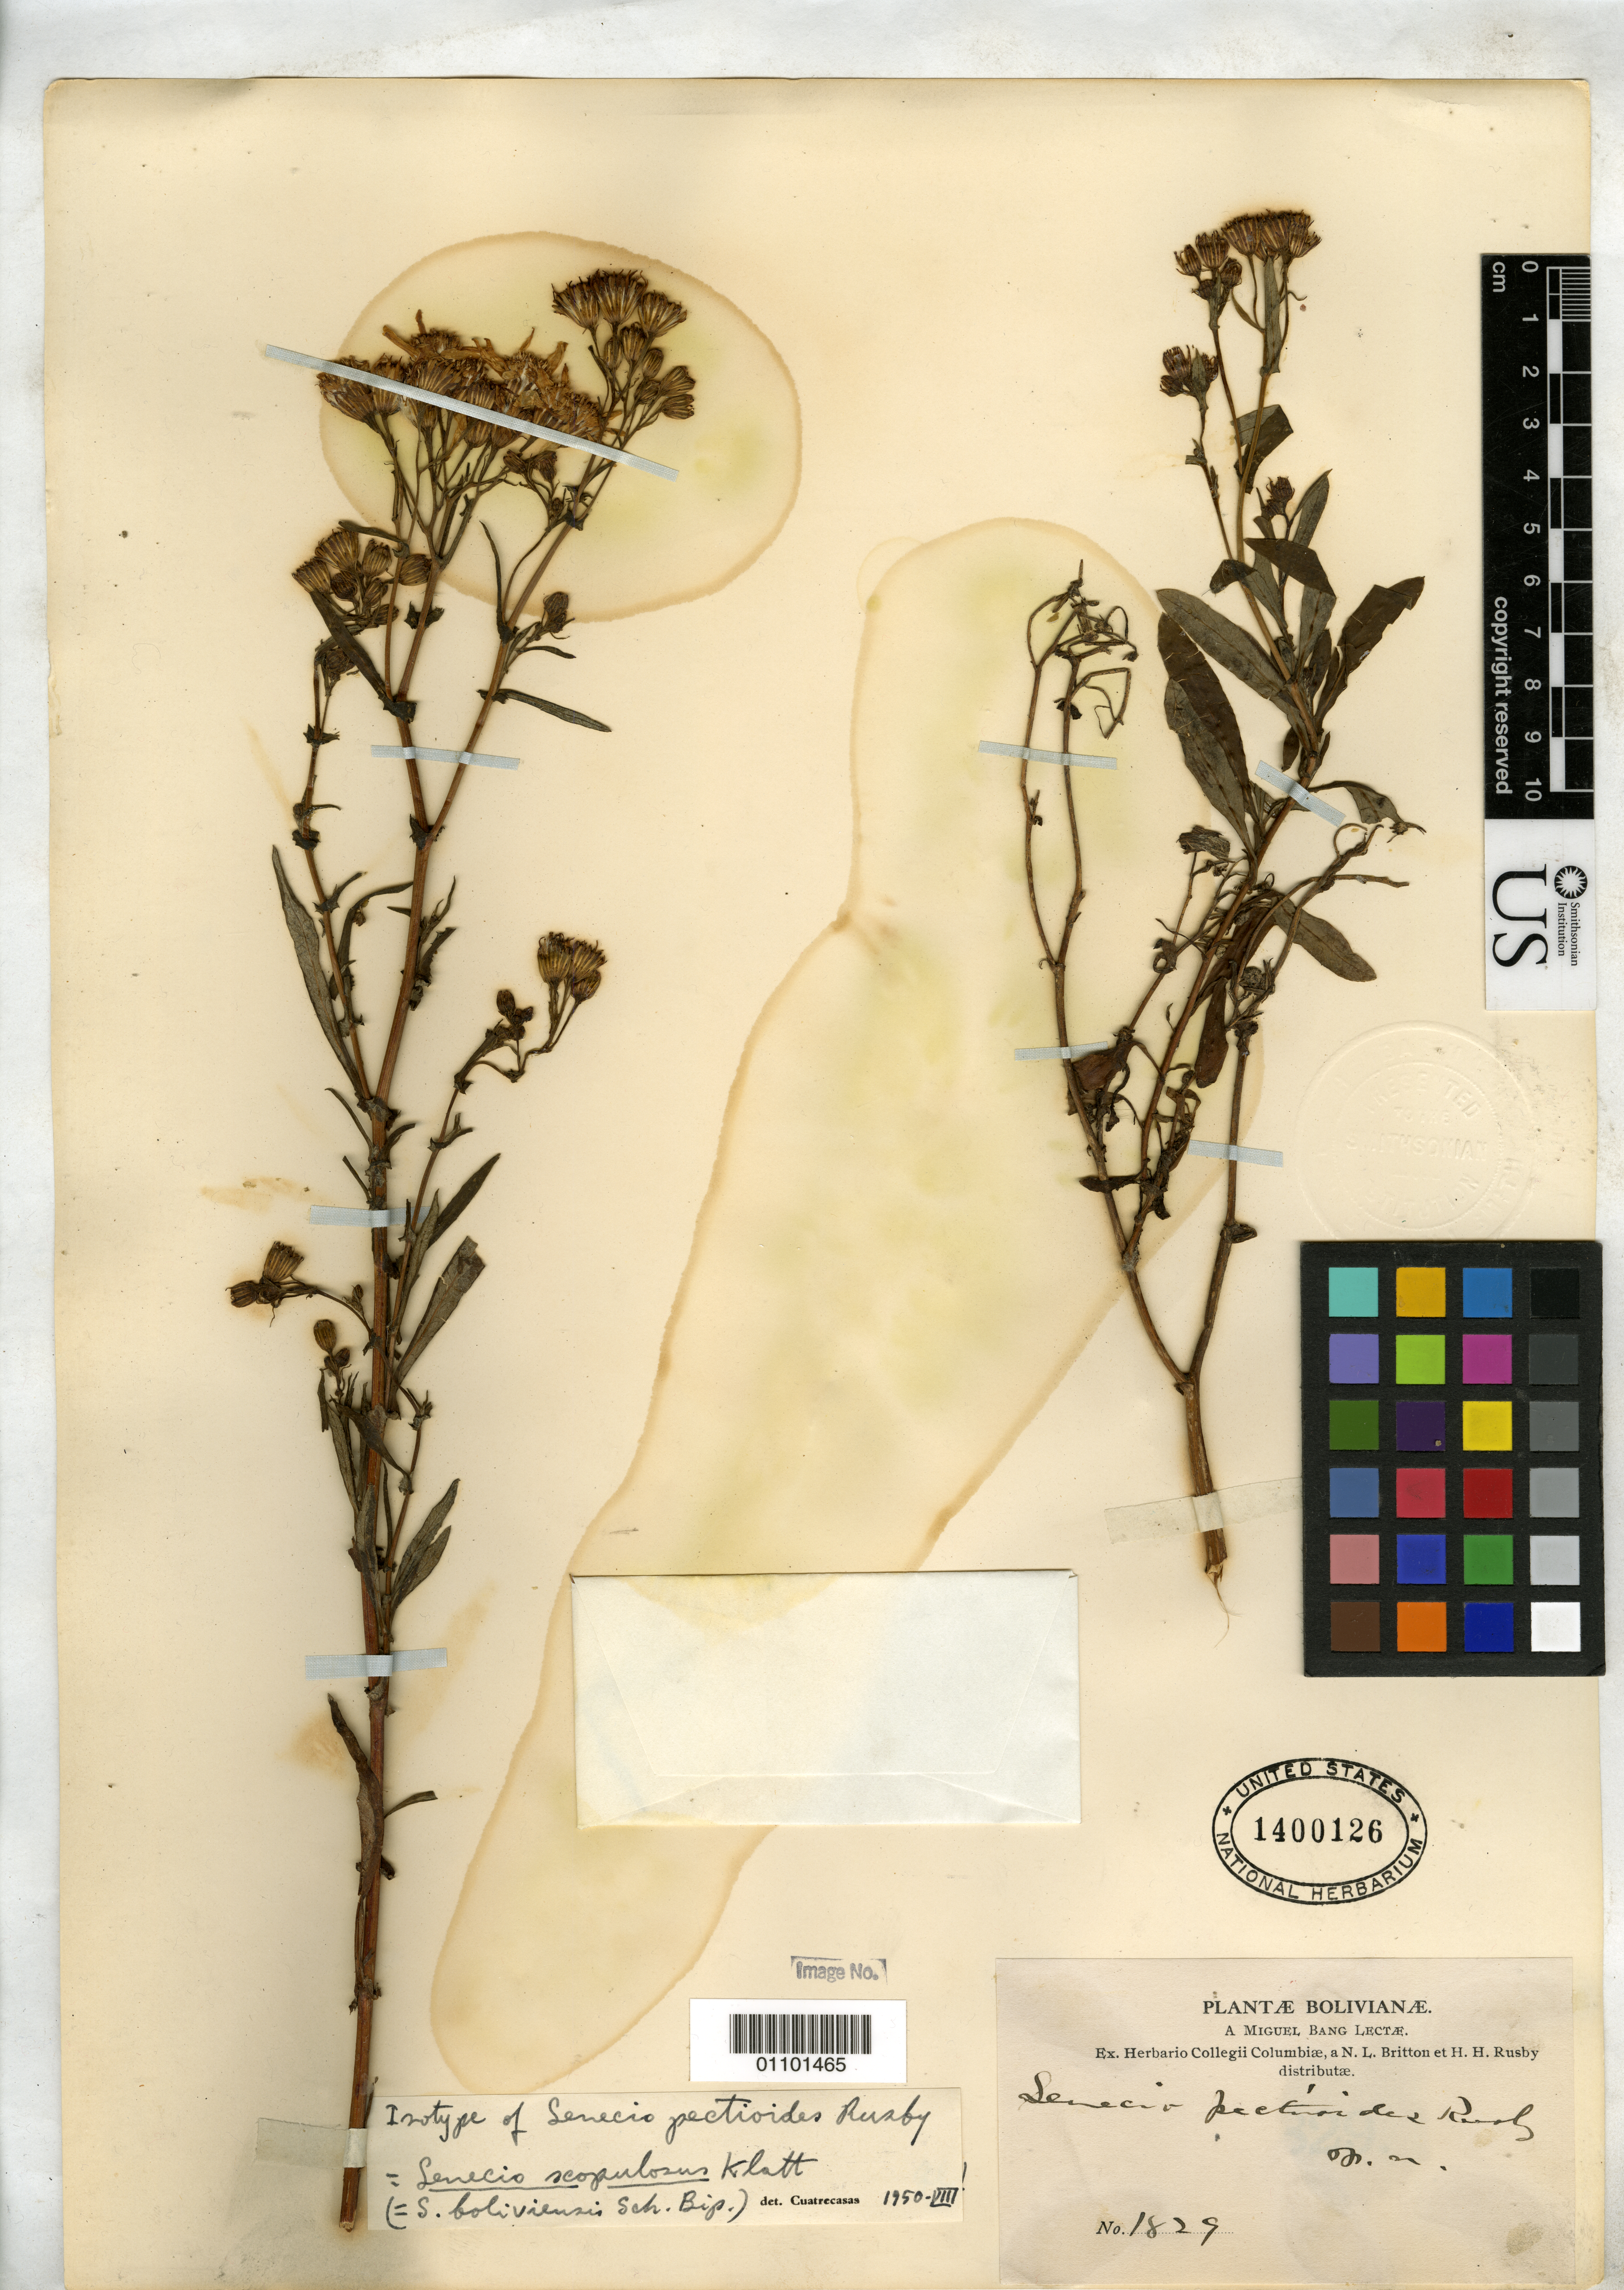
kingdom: Plantae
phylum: Tracheophyta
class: Magnoliopsida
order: Asterales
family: Asteraceae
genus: Senecio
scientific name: Senecio pectioides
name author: Rusby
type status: Isotype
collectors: M. Bang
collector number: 1829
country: Bolivia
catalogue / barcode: US 1400126